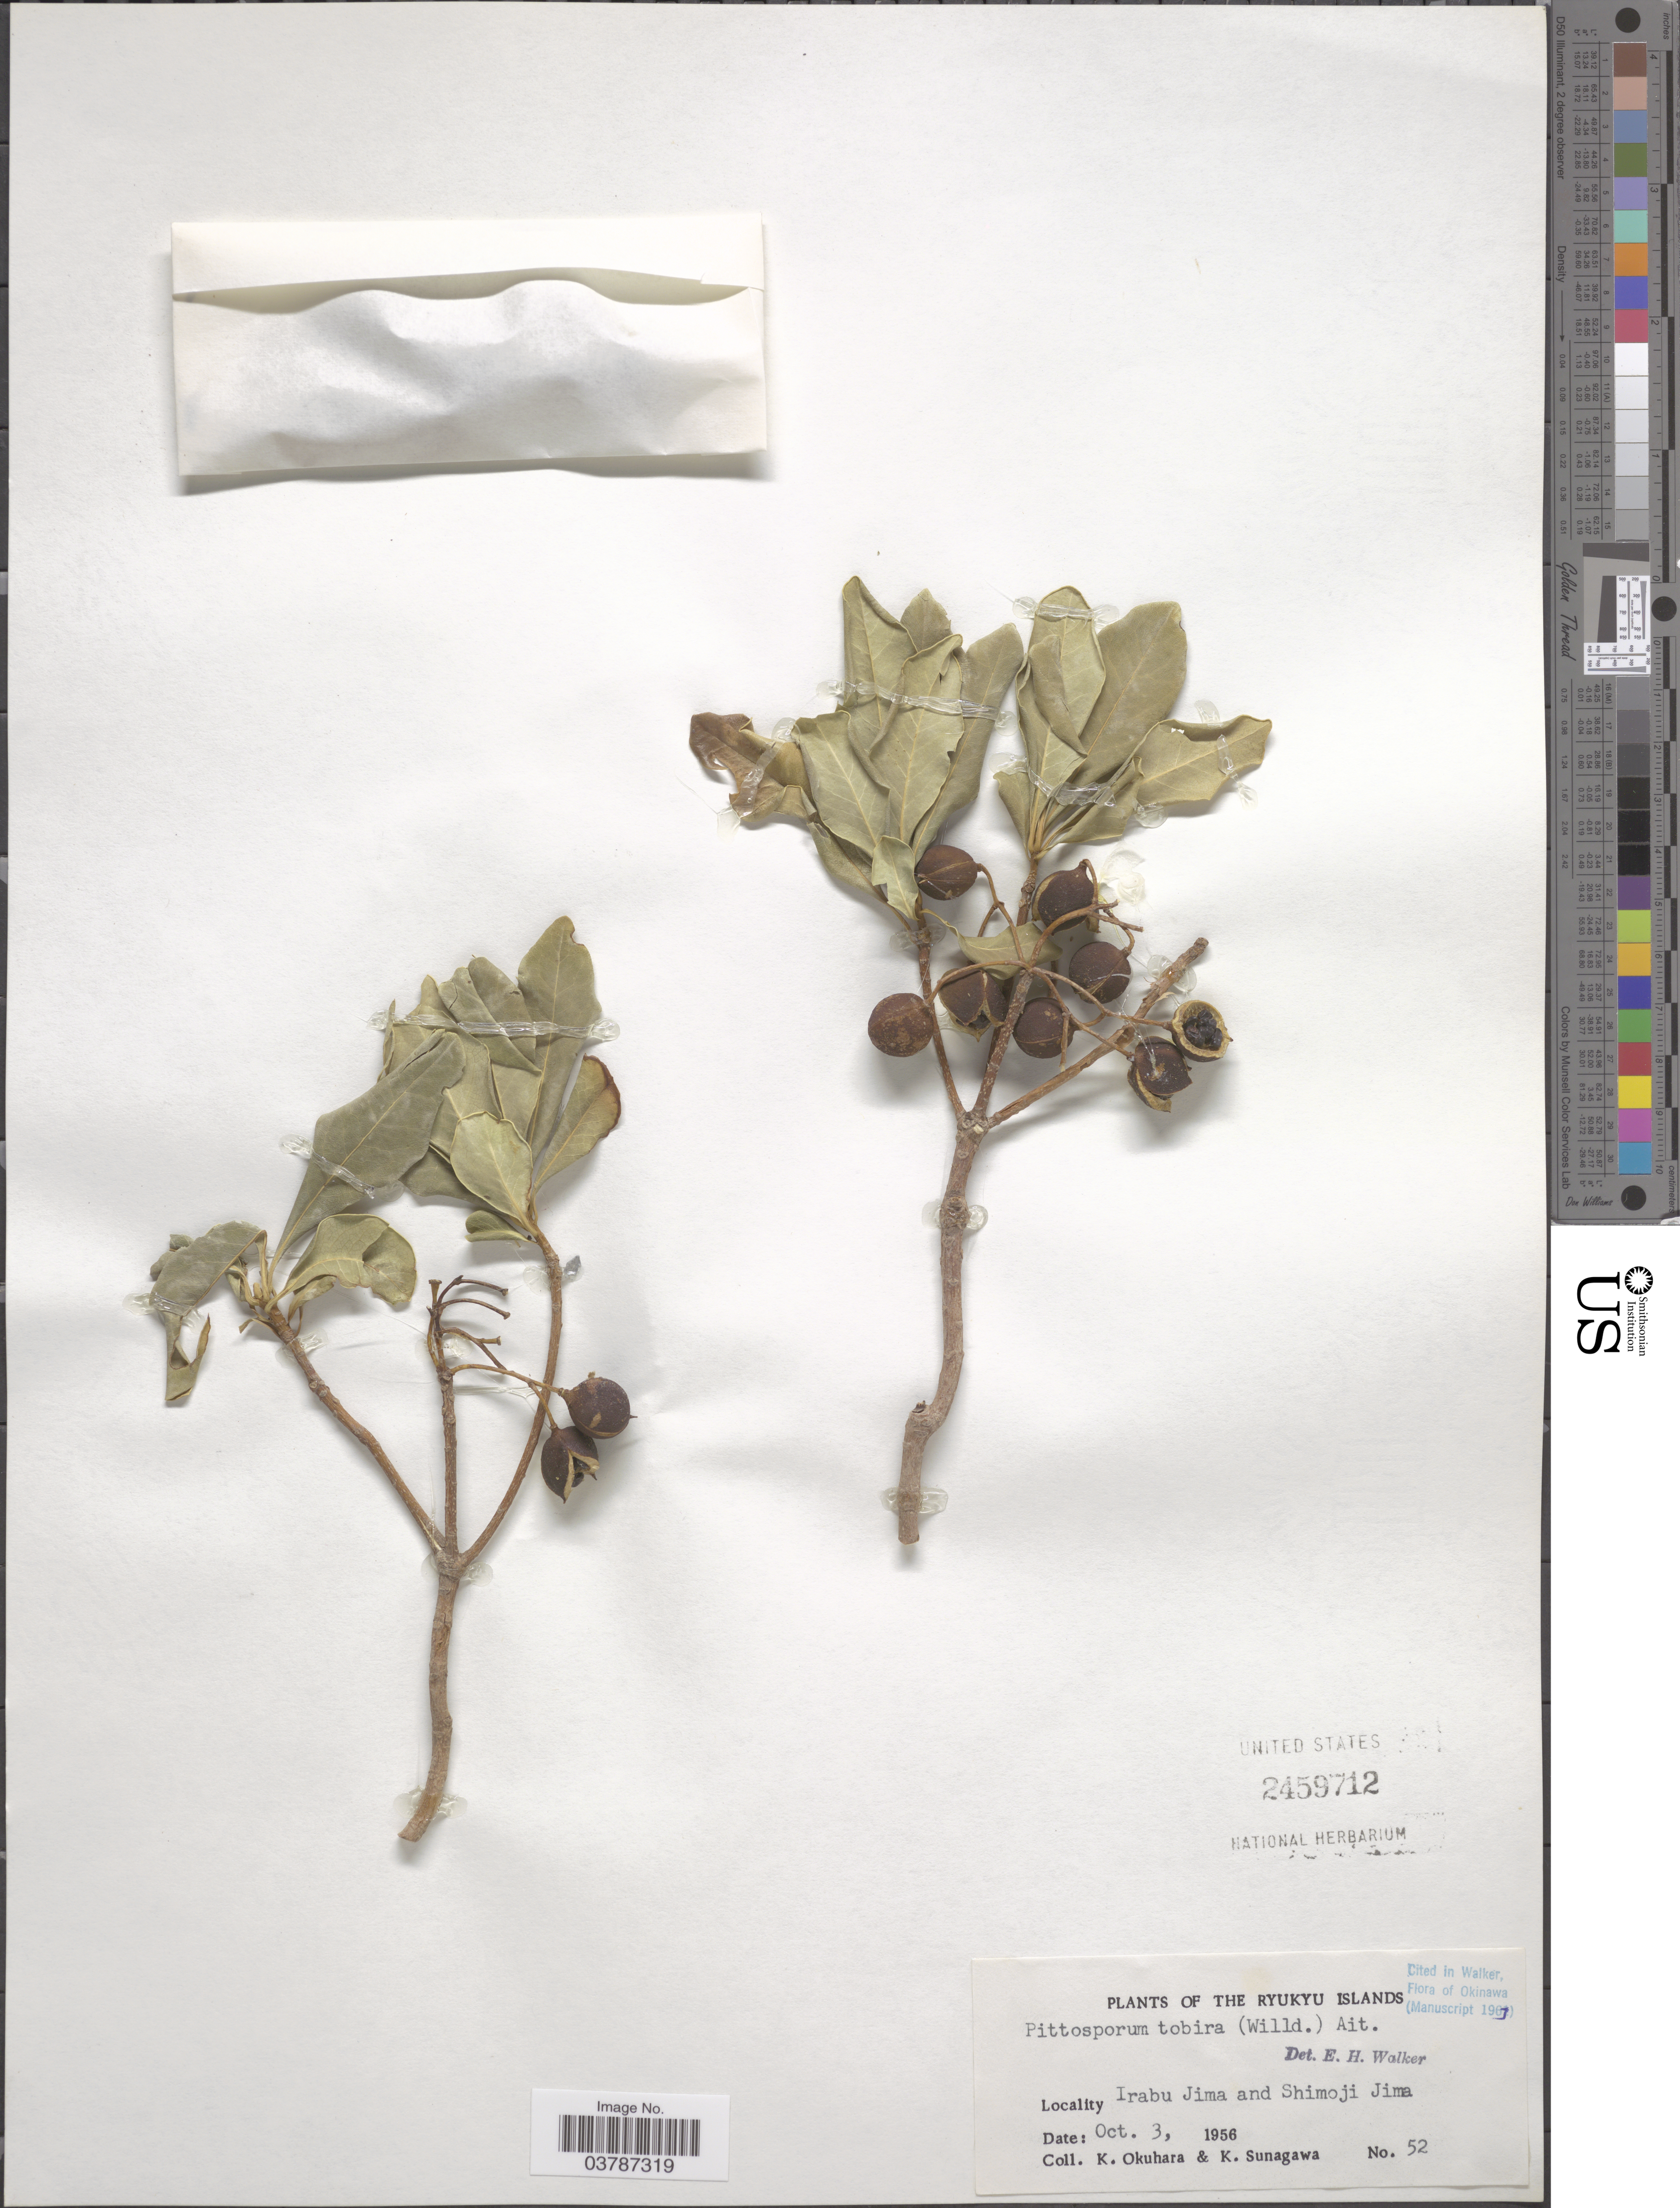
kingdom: Plantae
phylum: Tracheophyta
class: Magnoliopsida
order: Apiales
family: Pittosporaceae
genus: Pittosporum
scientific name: Pittosporum tobira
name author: (Thunb.) W.T. Aiton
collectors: K. Okuhara & K. Sunagawa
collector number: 52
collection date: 1956-10-03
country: Japan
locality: Ryukyu Islands. Irabu Jima and Shimoji Jima.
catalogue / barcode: US 2459712